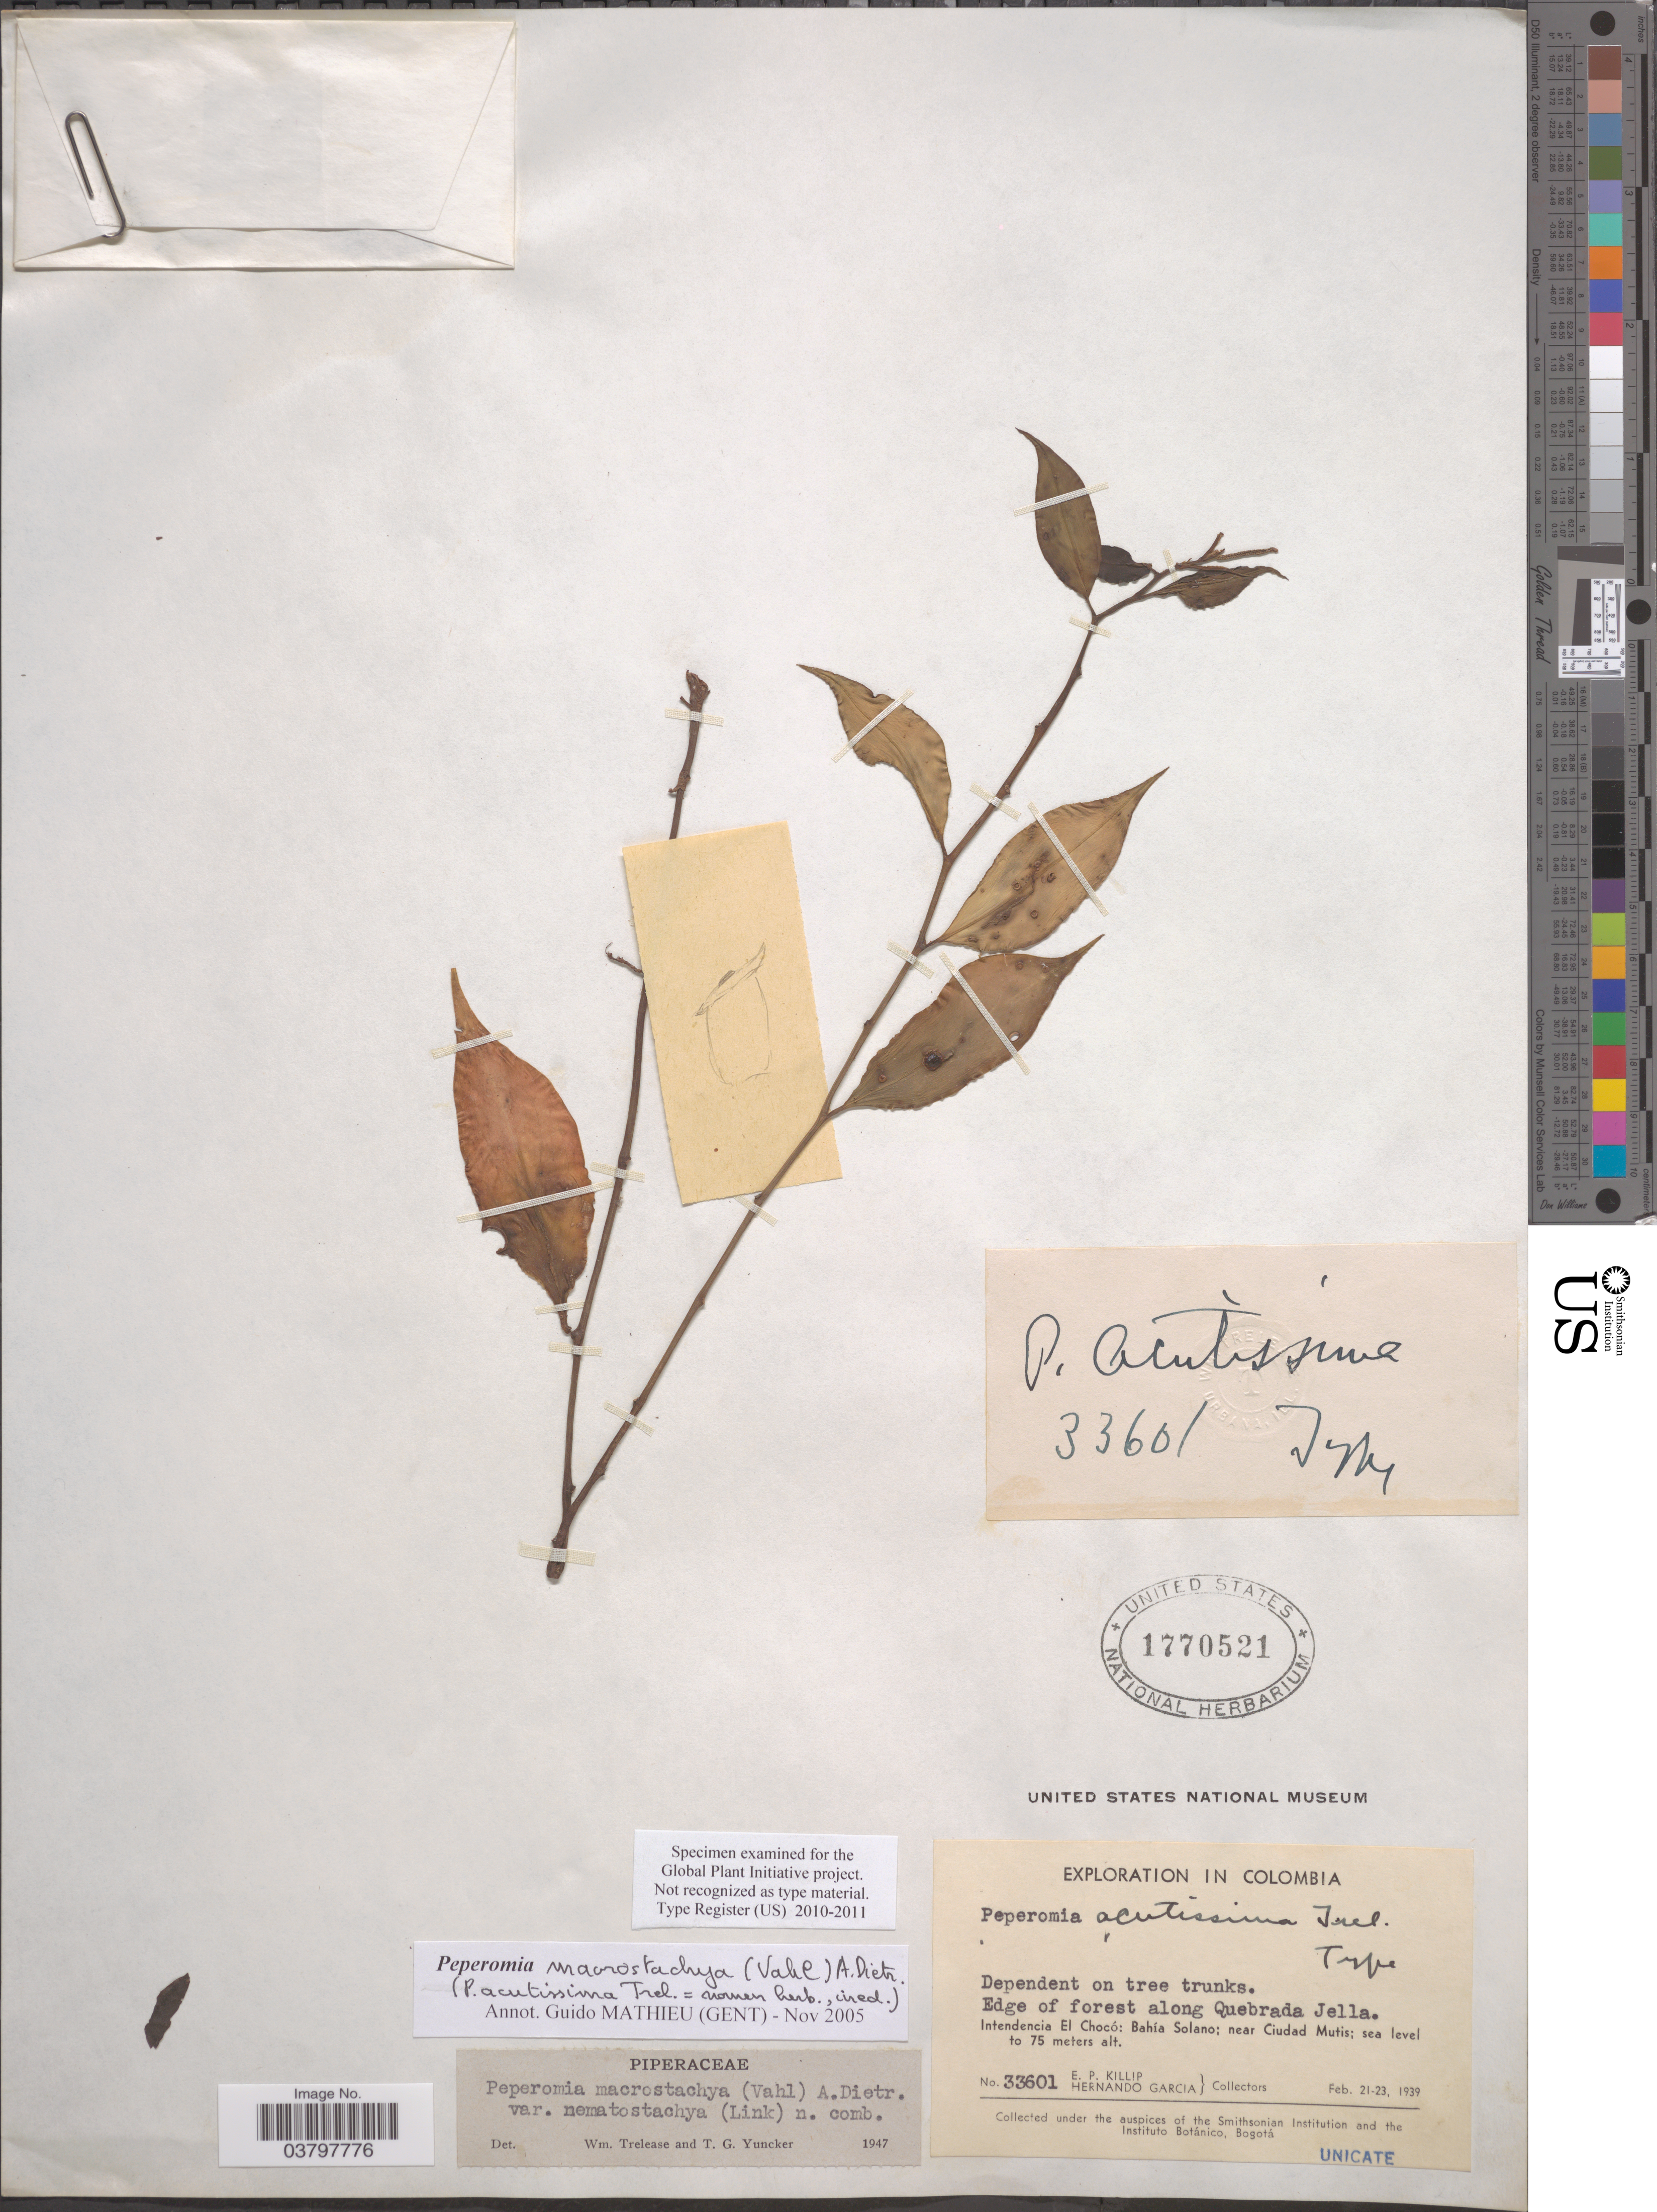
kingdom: Plantae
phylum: Tracheophyta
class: Magnoliopsida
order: Piperales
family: Piperaceae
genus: Peperomia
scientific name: Peperomia macrotricha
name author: C. DC.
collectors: E. P. Killip & H. Garcia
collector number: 33601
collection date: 1939-02-21/1939-02-23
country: Colombia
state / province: Chocó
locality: Edge of forest along Quebrada Jella. Intendencia El Chocó: Bahía Solano; near Ciudad Mutis.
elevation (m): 0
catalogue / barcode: US 1770521